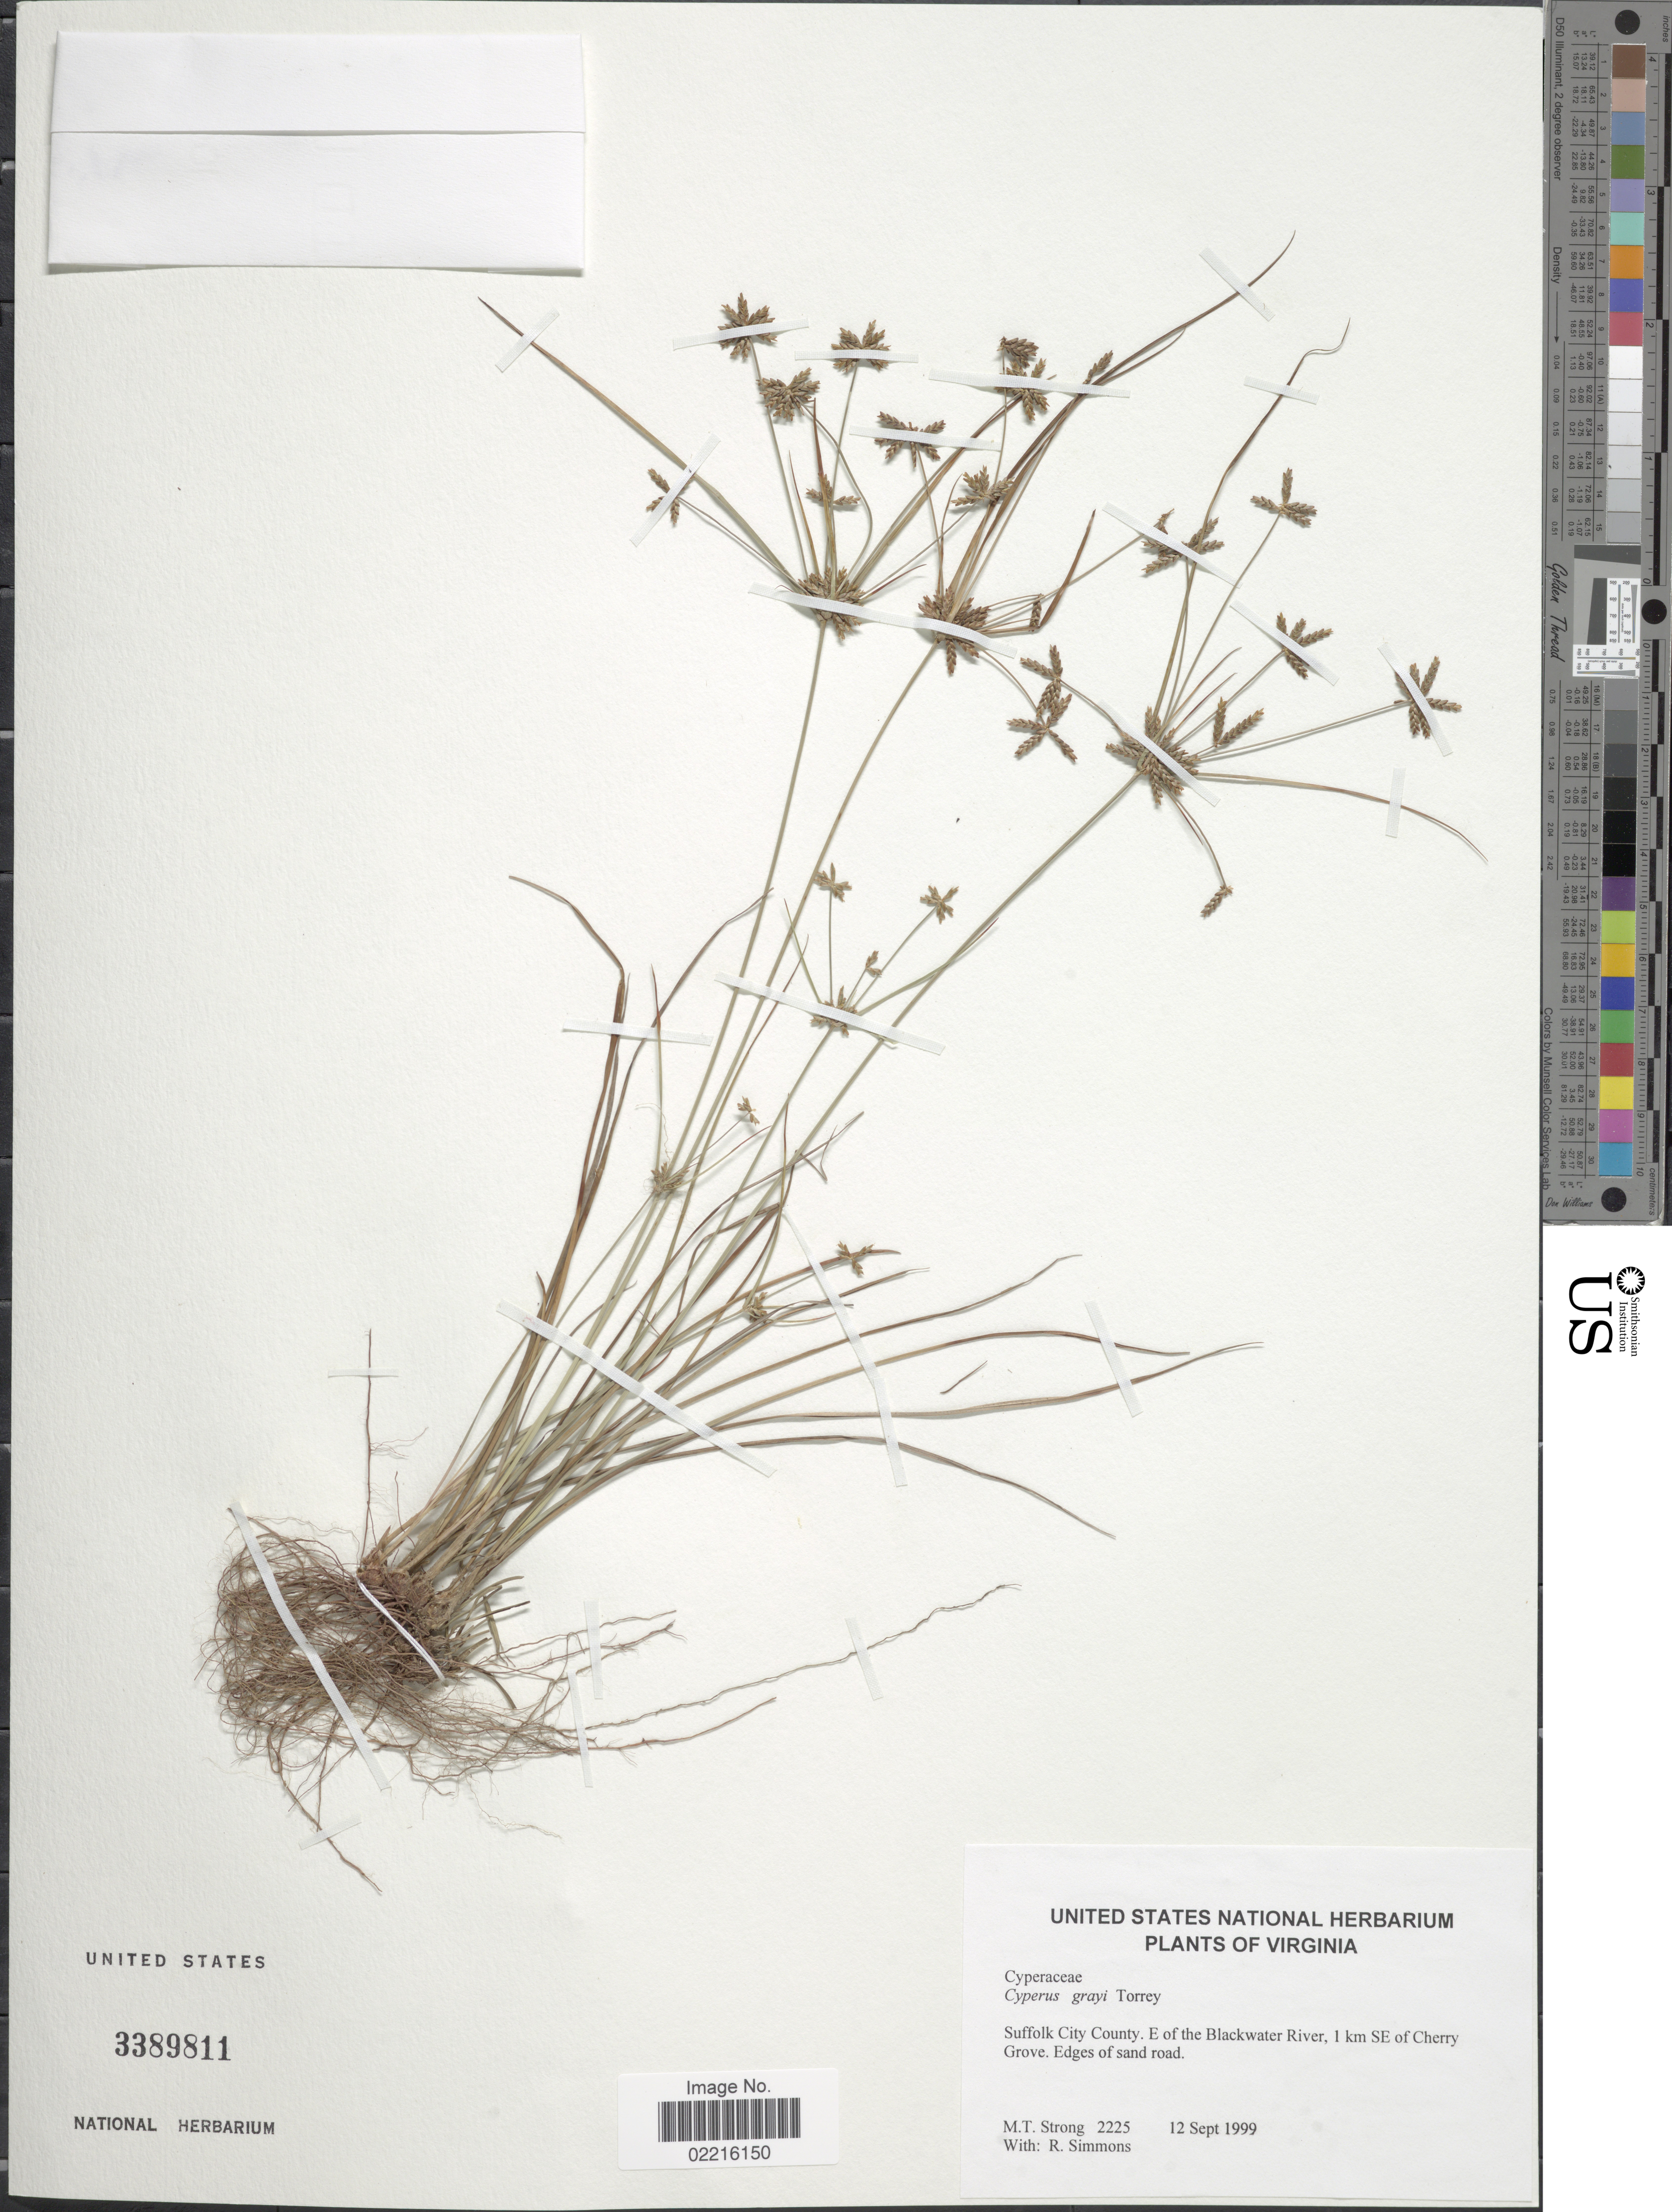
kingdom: Plantae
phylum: Tracheophyta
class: Liliopsida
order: Poales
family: Cyperaceae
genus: Cyperus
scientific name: Cyperus grayi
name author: Torr.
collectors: M. T. Strong & R. Simmons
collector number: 2225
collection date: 1999-09-12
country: United States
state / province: Virginia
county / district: City of Suffolk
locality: Suffolk City County. E of the Blackwater River, 1 km SE of Cherry Grove. Edges of sand road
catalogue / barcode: US 3389811